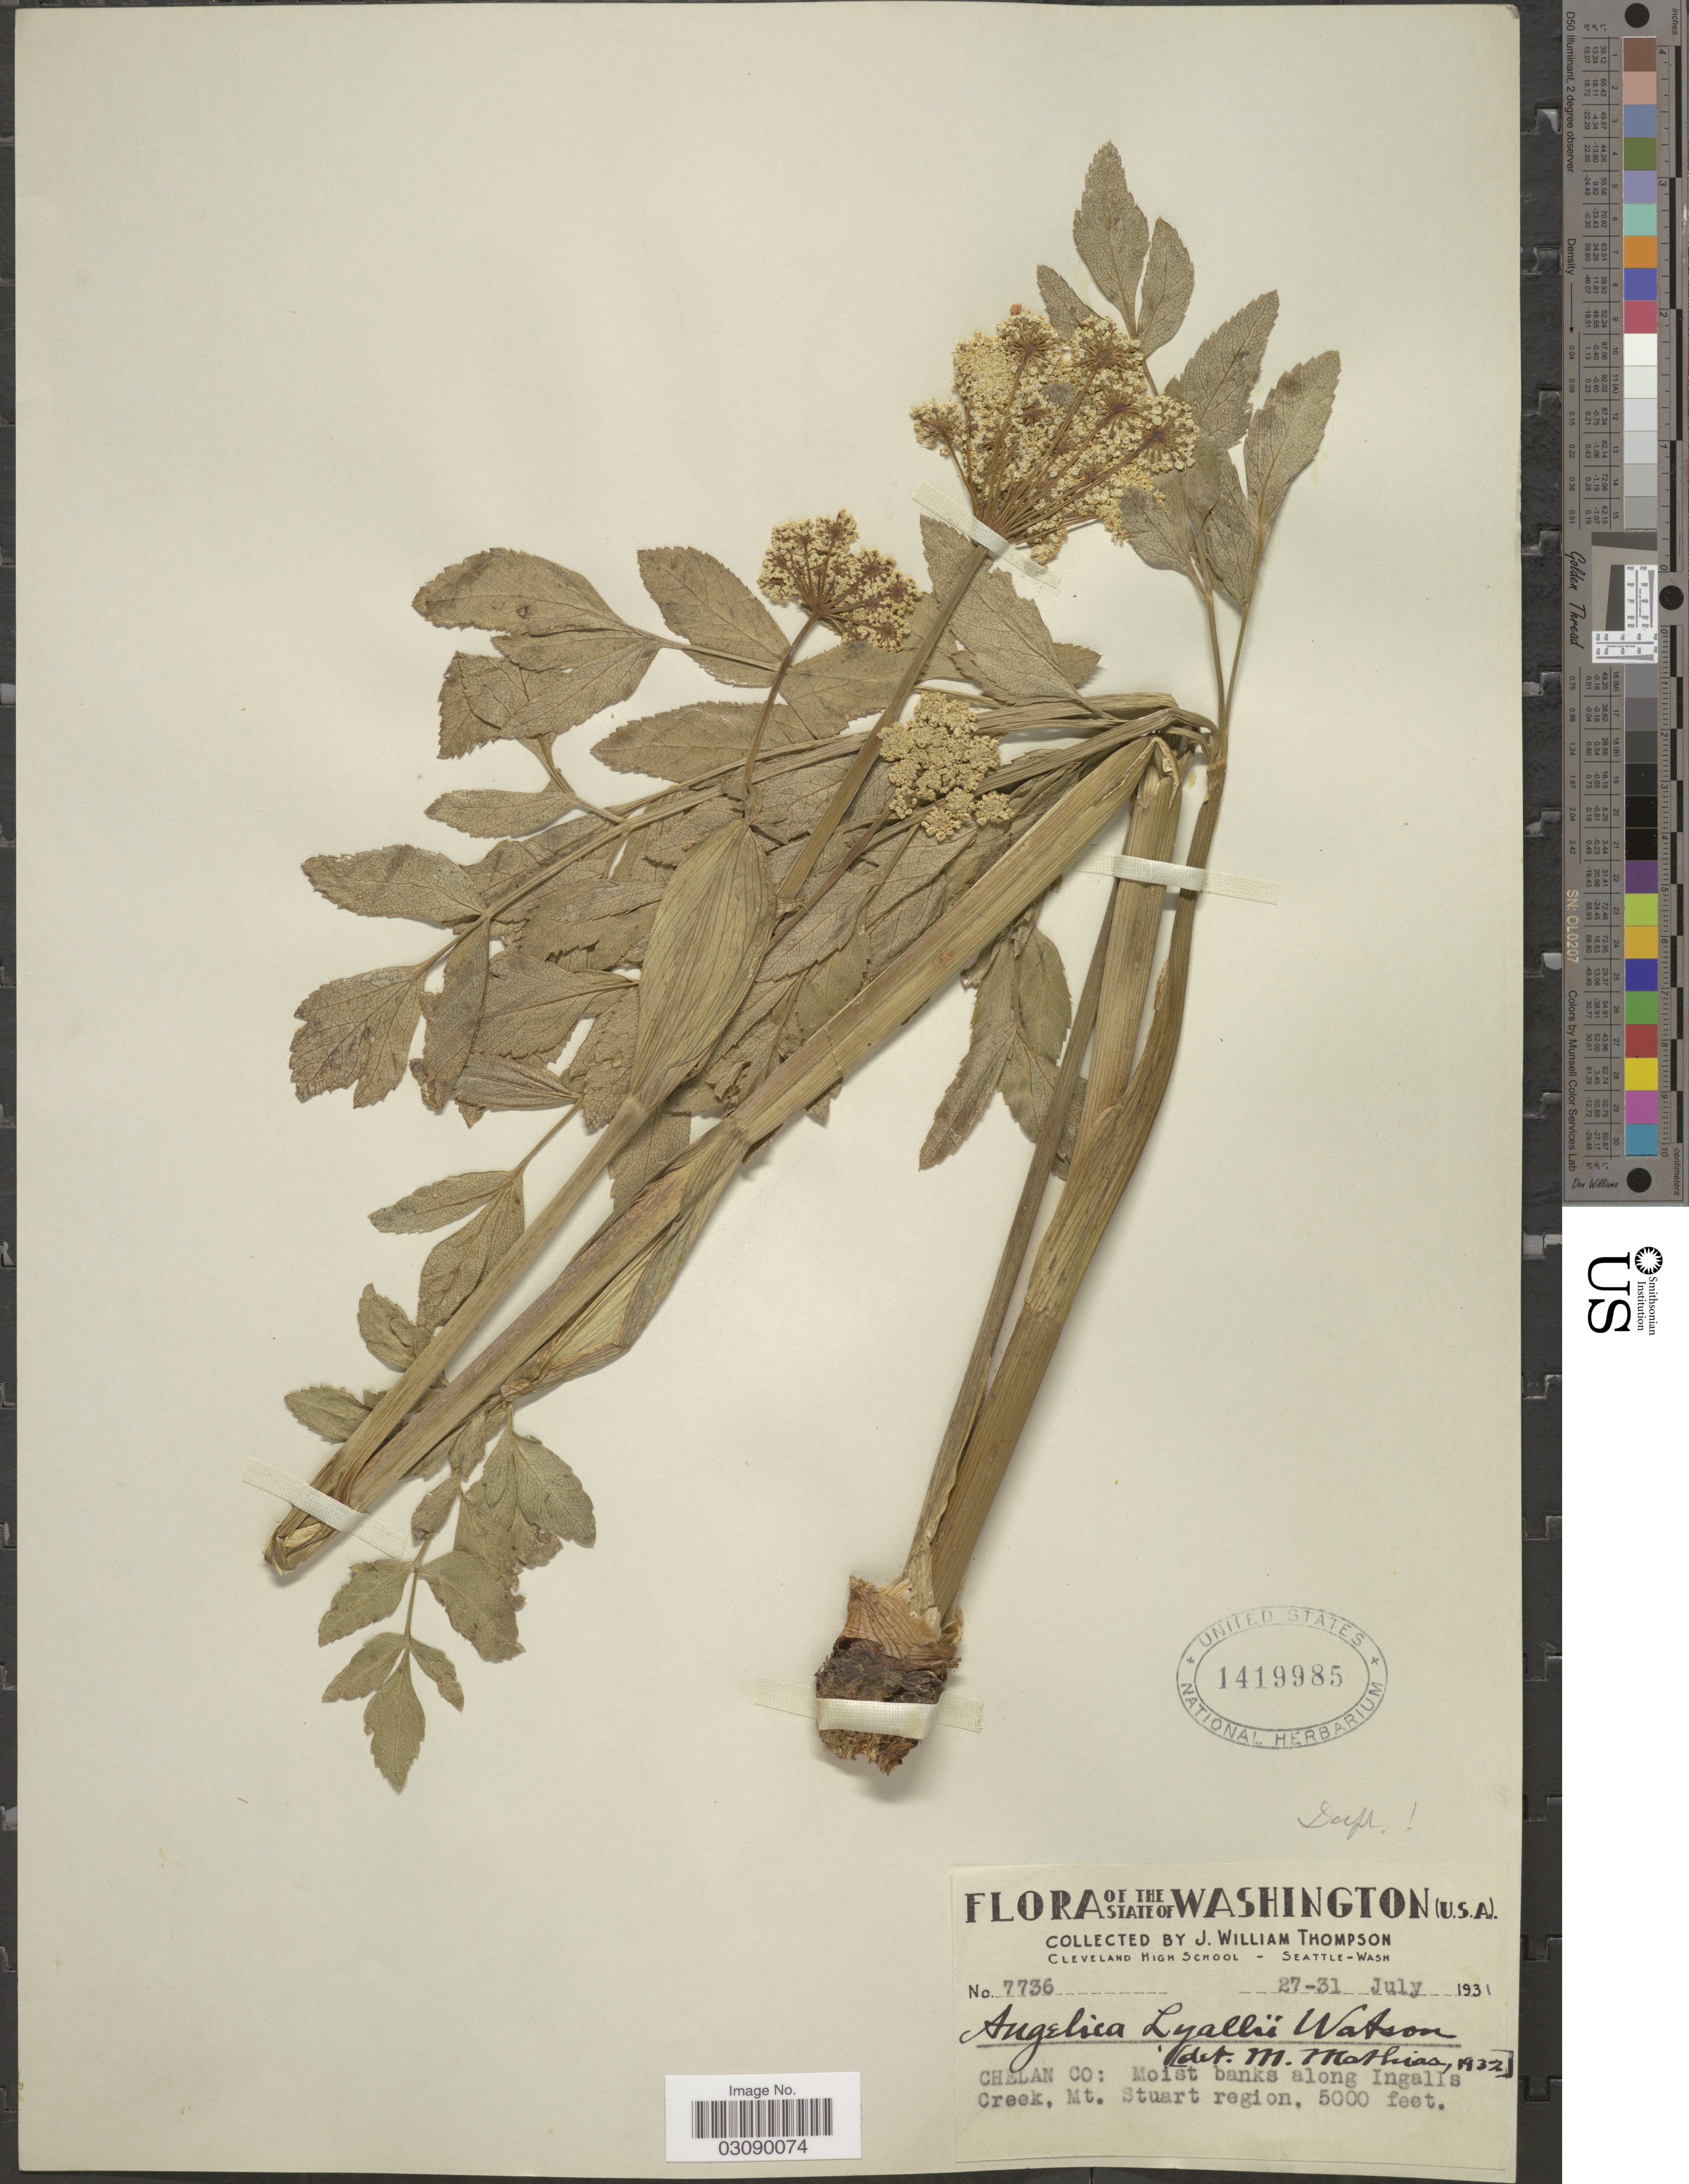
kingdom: Plantae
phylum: Tracheophyta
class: Magnoliopsida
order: Apiales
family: Apiaceae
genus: Angelica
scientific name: Angelica arguta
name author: Nutt.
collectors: J. W. Thompson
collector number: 7736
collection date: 1931-07-27/1931-07-31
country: United States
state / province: Washington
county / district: Chelan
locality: Chelan Co: Moist banks along Ingalls Creek, Mt. Stuart region.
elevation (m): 1524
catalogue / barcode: US 1419985